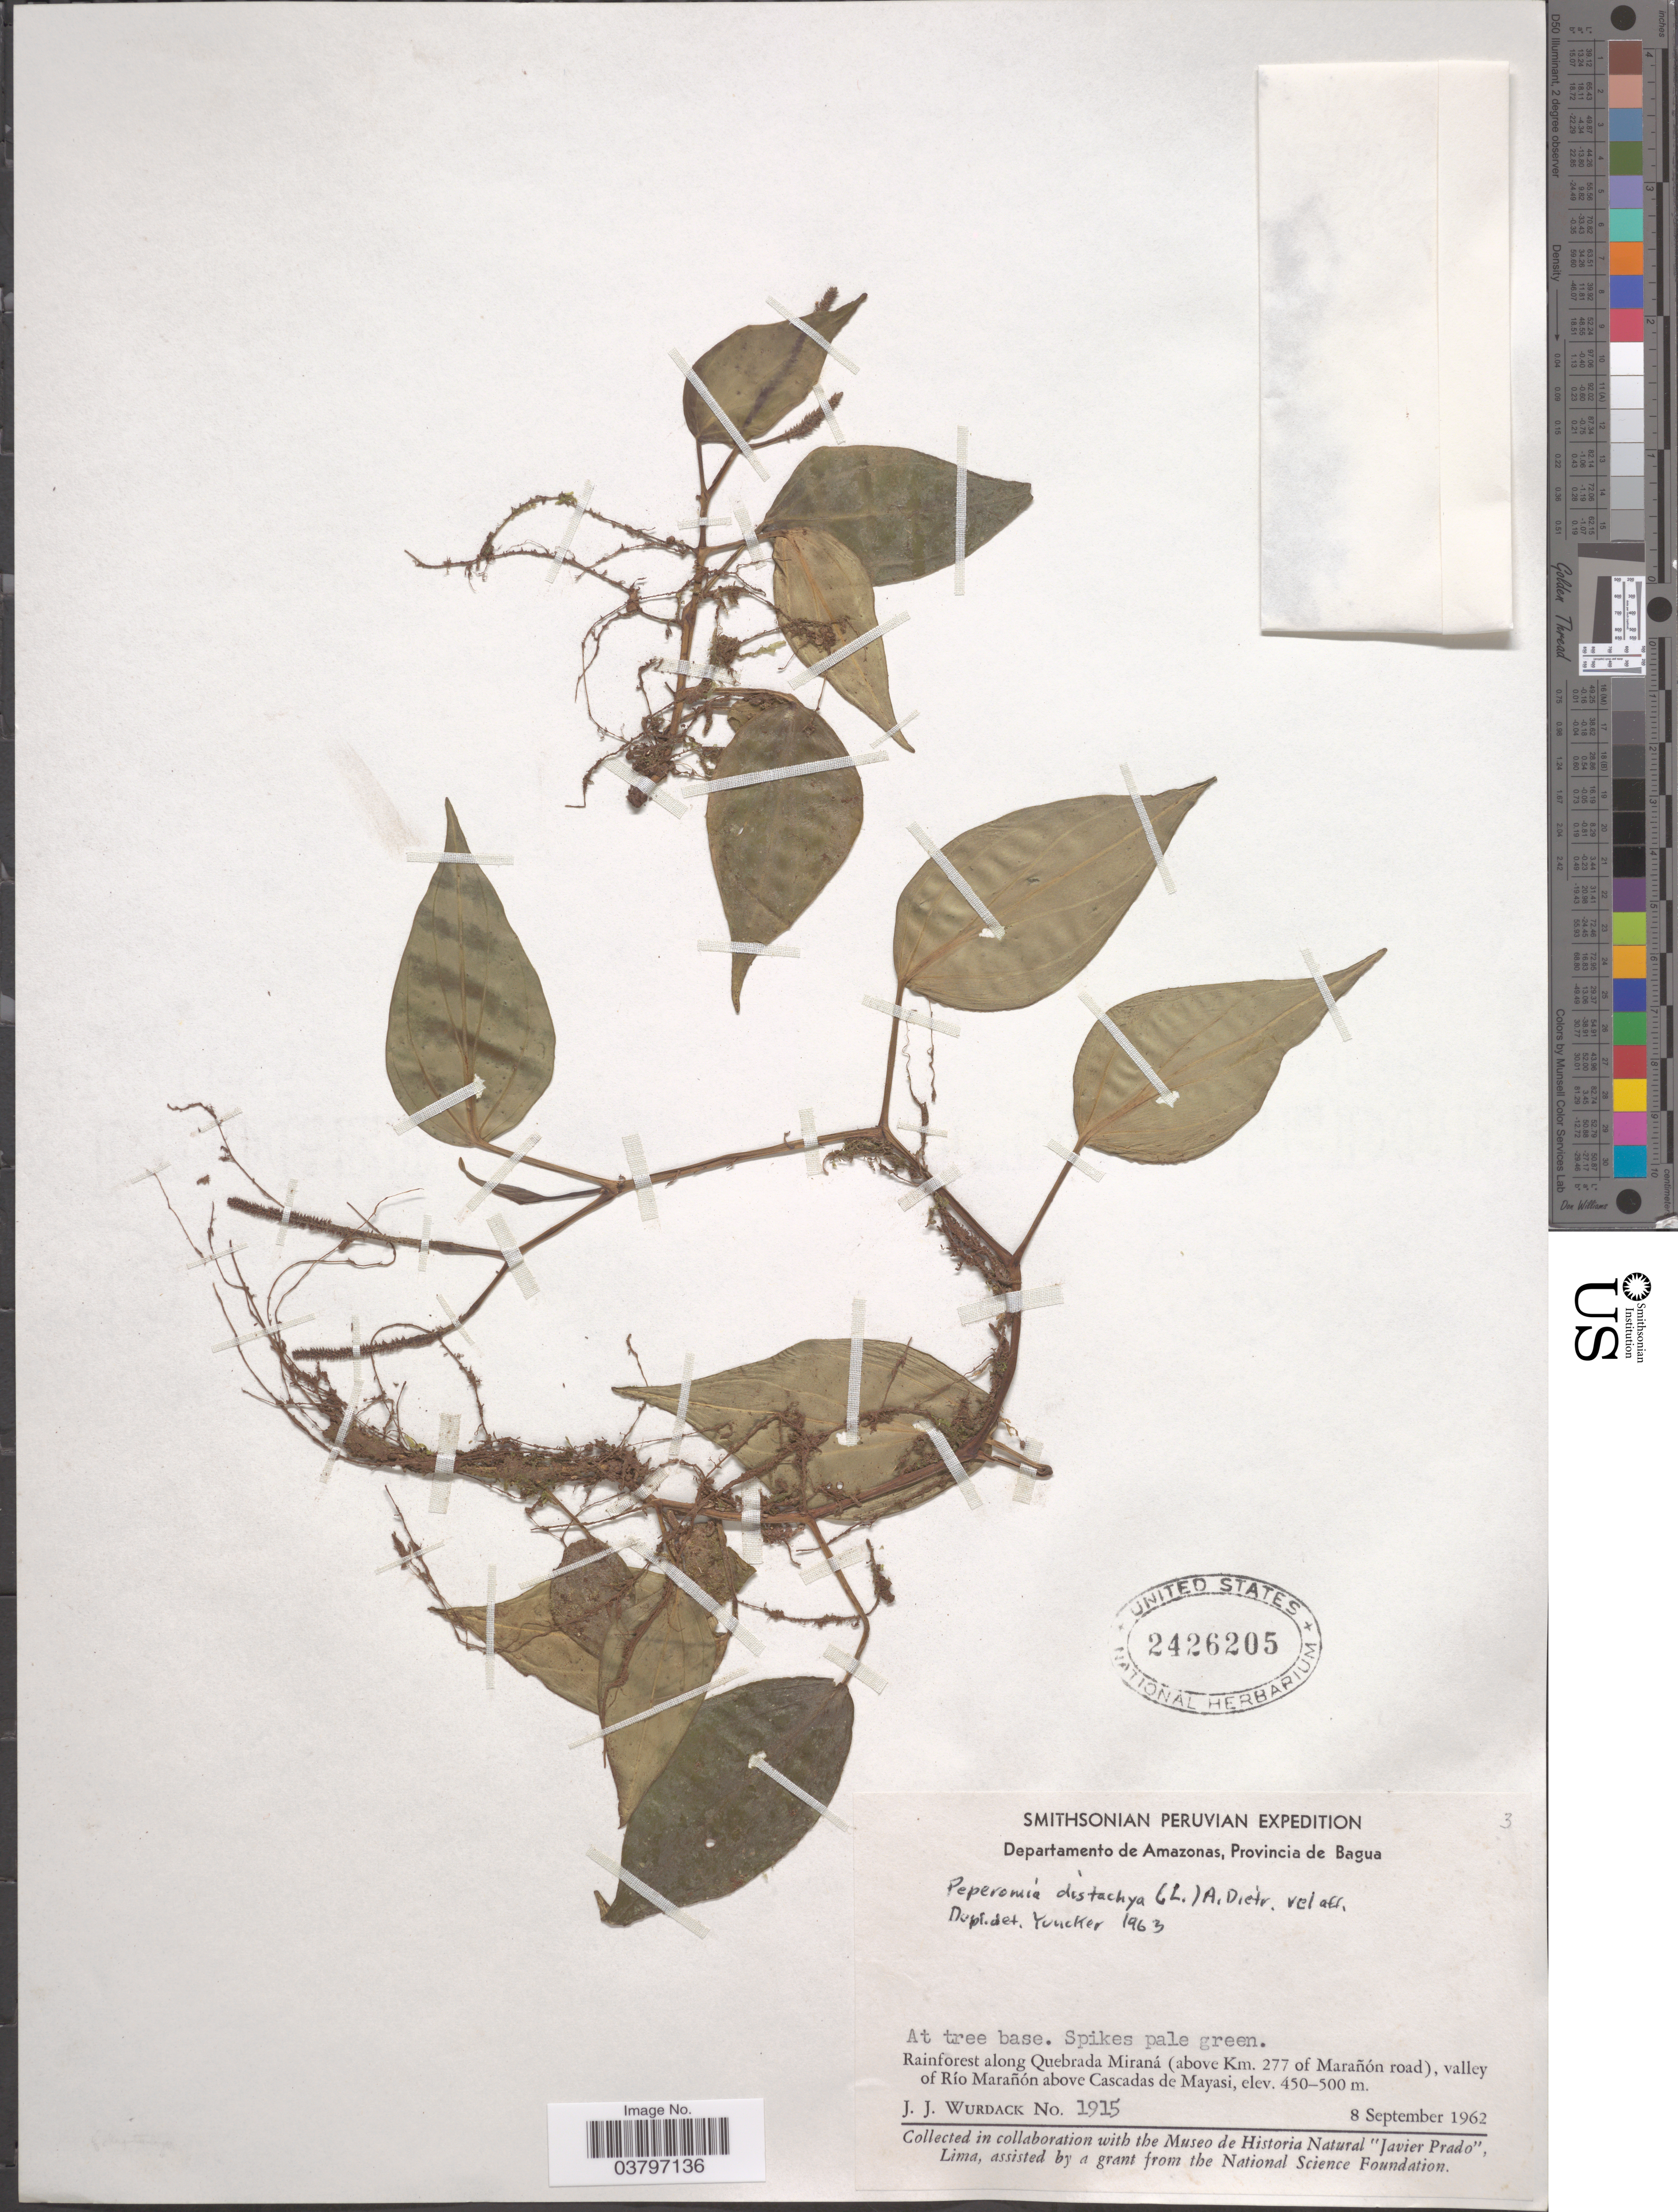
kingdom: Plantae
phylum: Tracheophyta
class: Magnoliopsida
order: Piperales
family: Piperaceae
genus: Peperomia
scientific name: Peperomia distachya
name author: (L.) A. Dietr.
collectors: J. J. Wurdack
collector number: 1915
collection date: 1962-09-08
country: Peru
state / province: Amazonas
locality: Departamento de Amazonas, Provincia de Bagua. Rainforest along Quebrada Miraná (above Km. 277 of Marañón road), valley of Río Marañón above Cascadas de Mayasi.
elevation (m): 450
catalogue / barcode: US 2426205